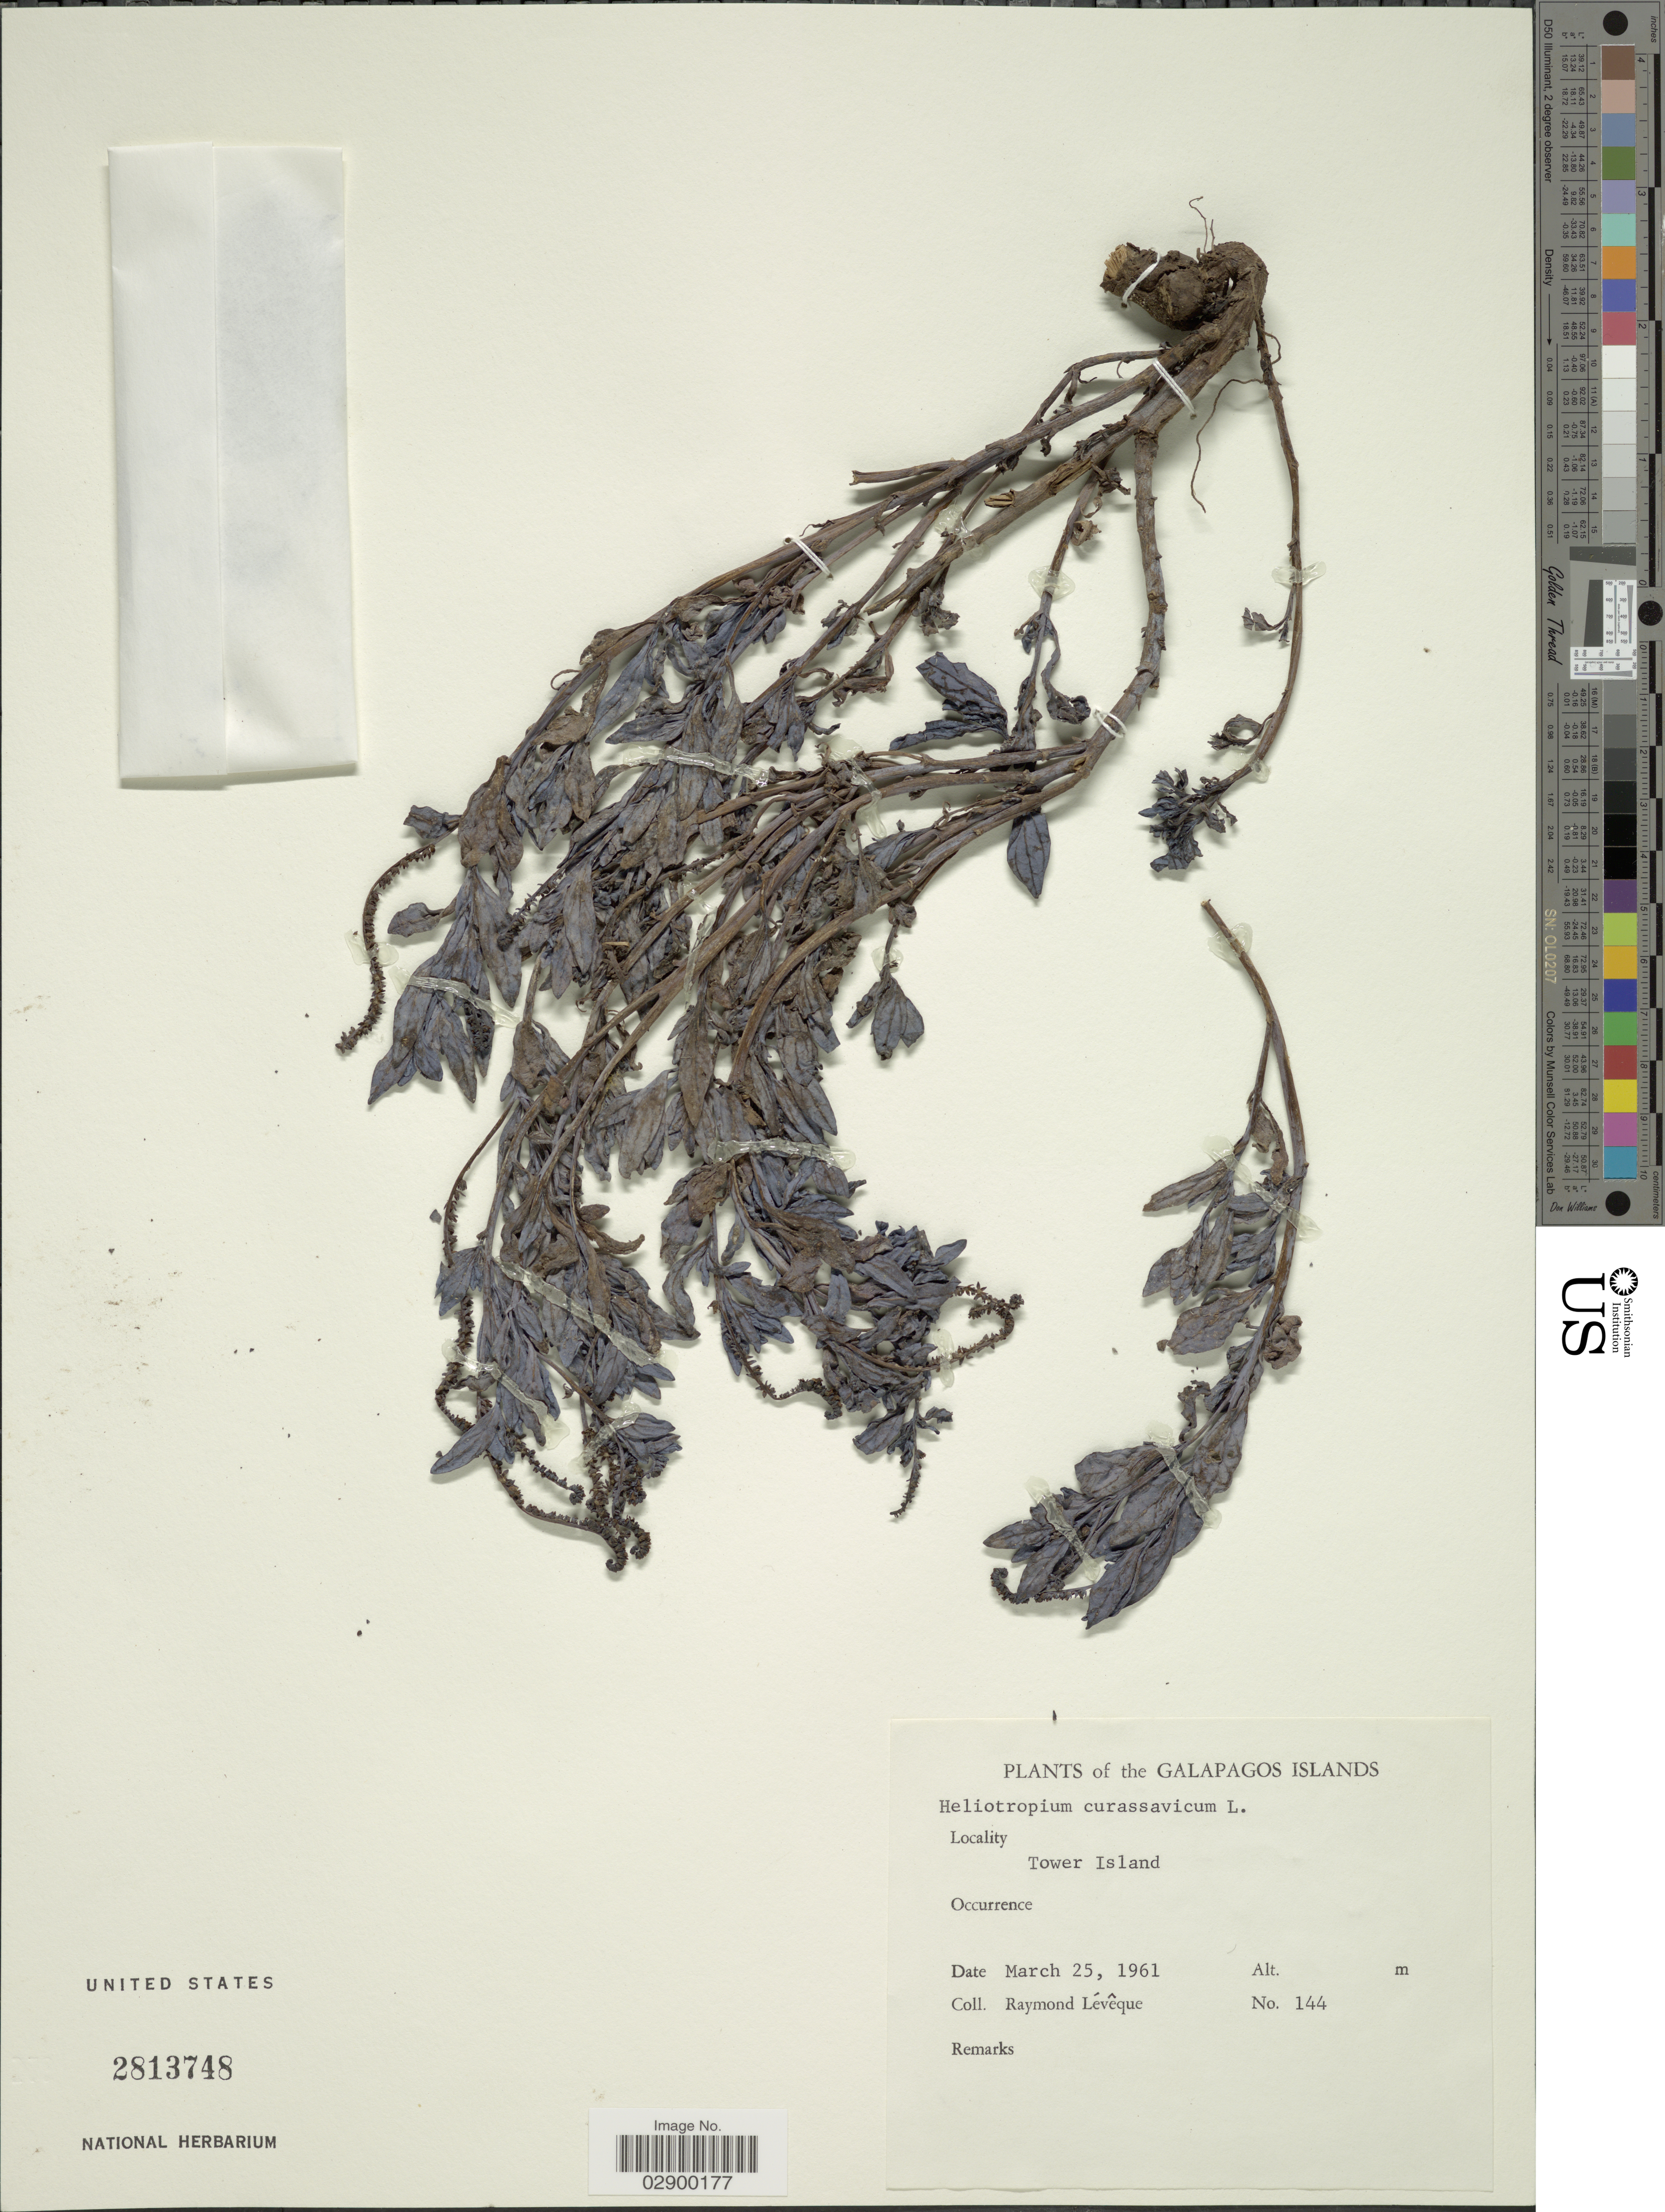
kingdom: Plantae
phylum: Tracheophyta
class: Magnoliopsida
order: Boraginales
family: Heliotropiaceae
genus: Heliotropium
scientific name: Heliotropium curassavicum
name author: L.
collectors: R. Lévêque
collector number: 144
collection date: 1961-03-25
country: Ecuador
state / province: Colón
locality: The Galapagos Islands, Tower Island.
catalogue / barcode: US 2813748